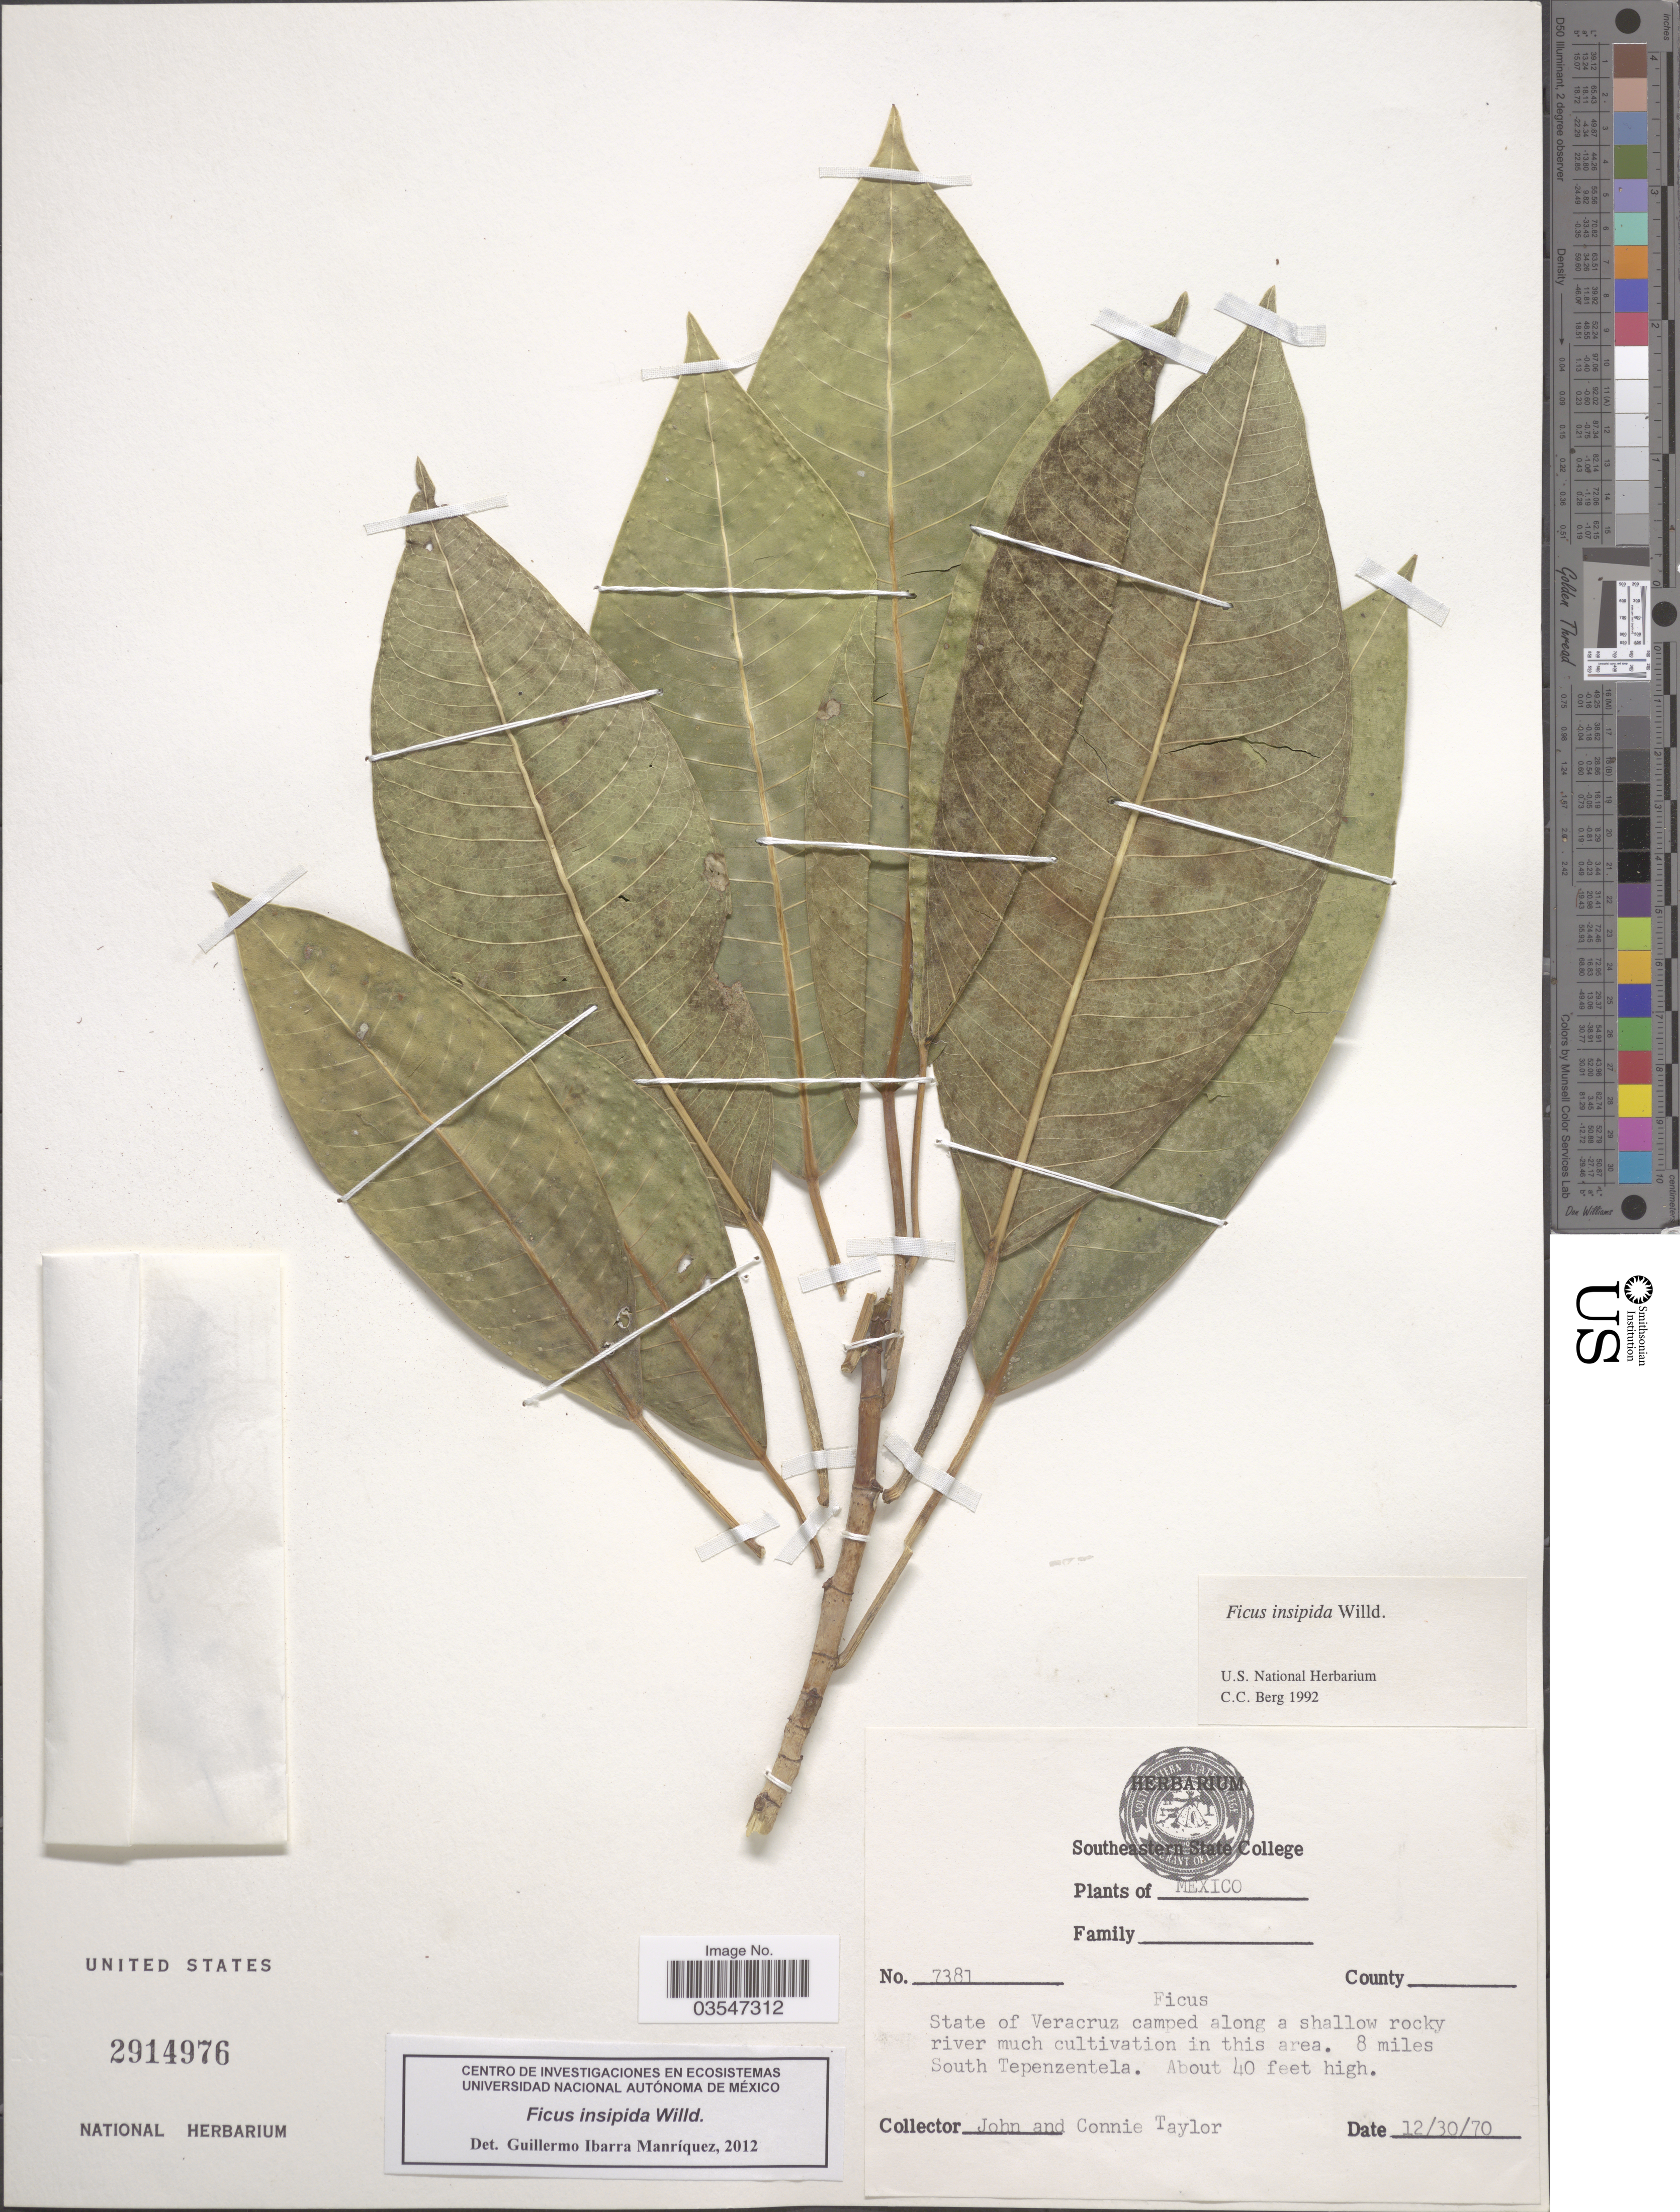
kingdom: Plantae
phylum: Tracheophyta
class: Magnoliopsida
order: Rosales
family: Moraceae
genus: Ficus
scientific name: Ficus insipida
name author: Willd.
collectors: J. Taylor & C. Taylor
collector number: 7381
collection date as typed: Transcribed d/m/y: 30/12/70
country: Mexico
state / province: Veracruz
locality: State of Veracruz camped along a shallow rocky river much cultivation in this area. 8 miles South Tepenzentela.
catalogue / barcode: US 2914976